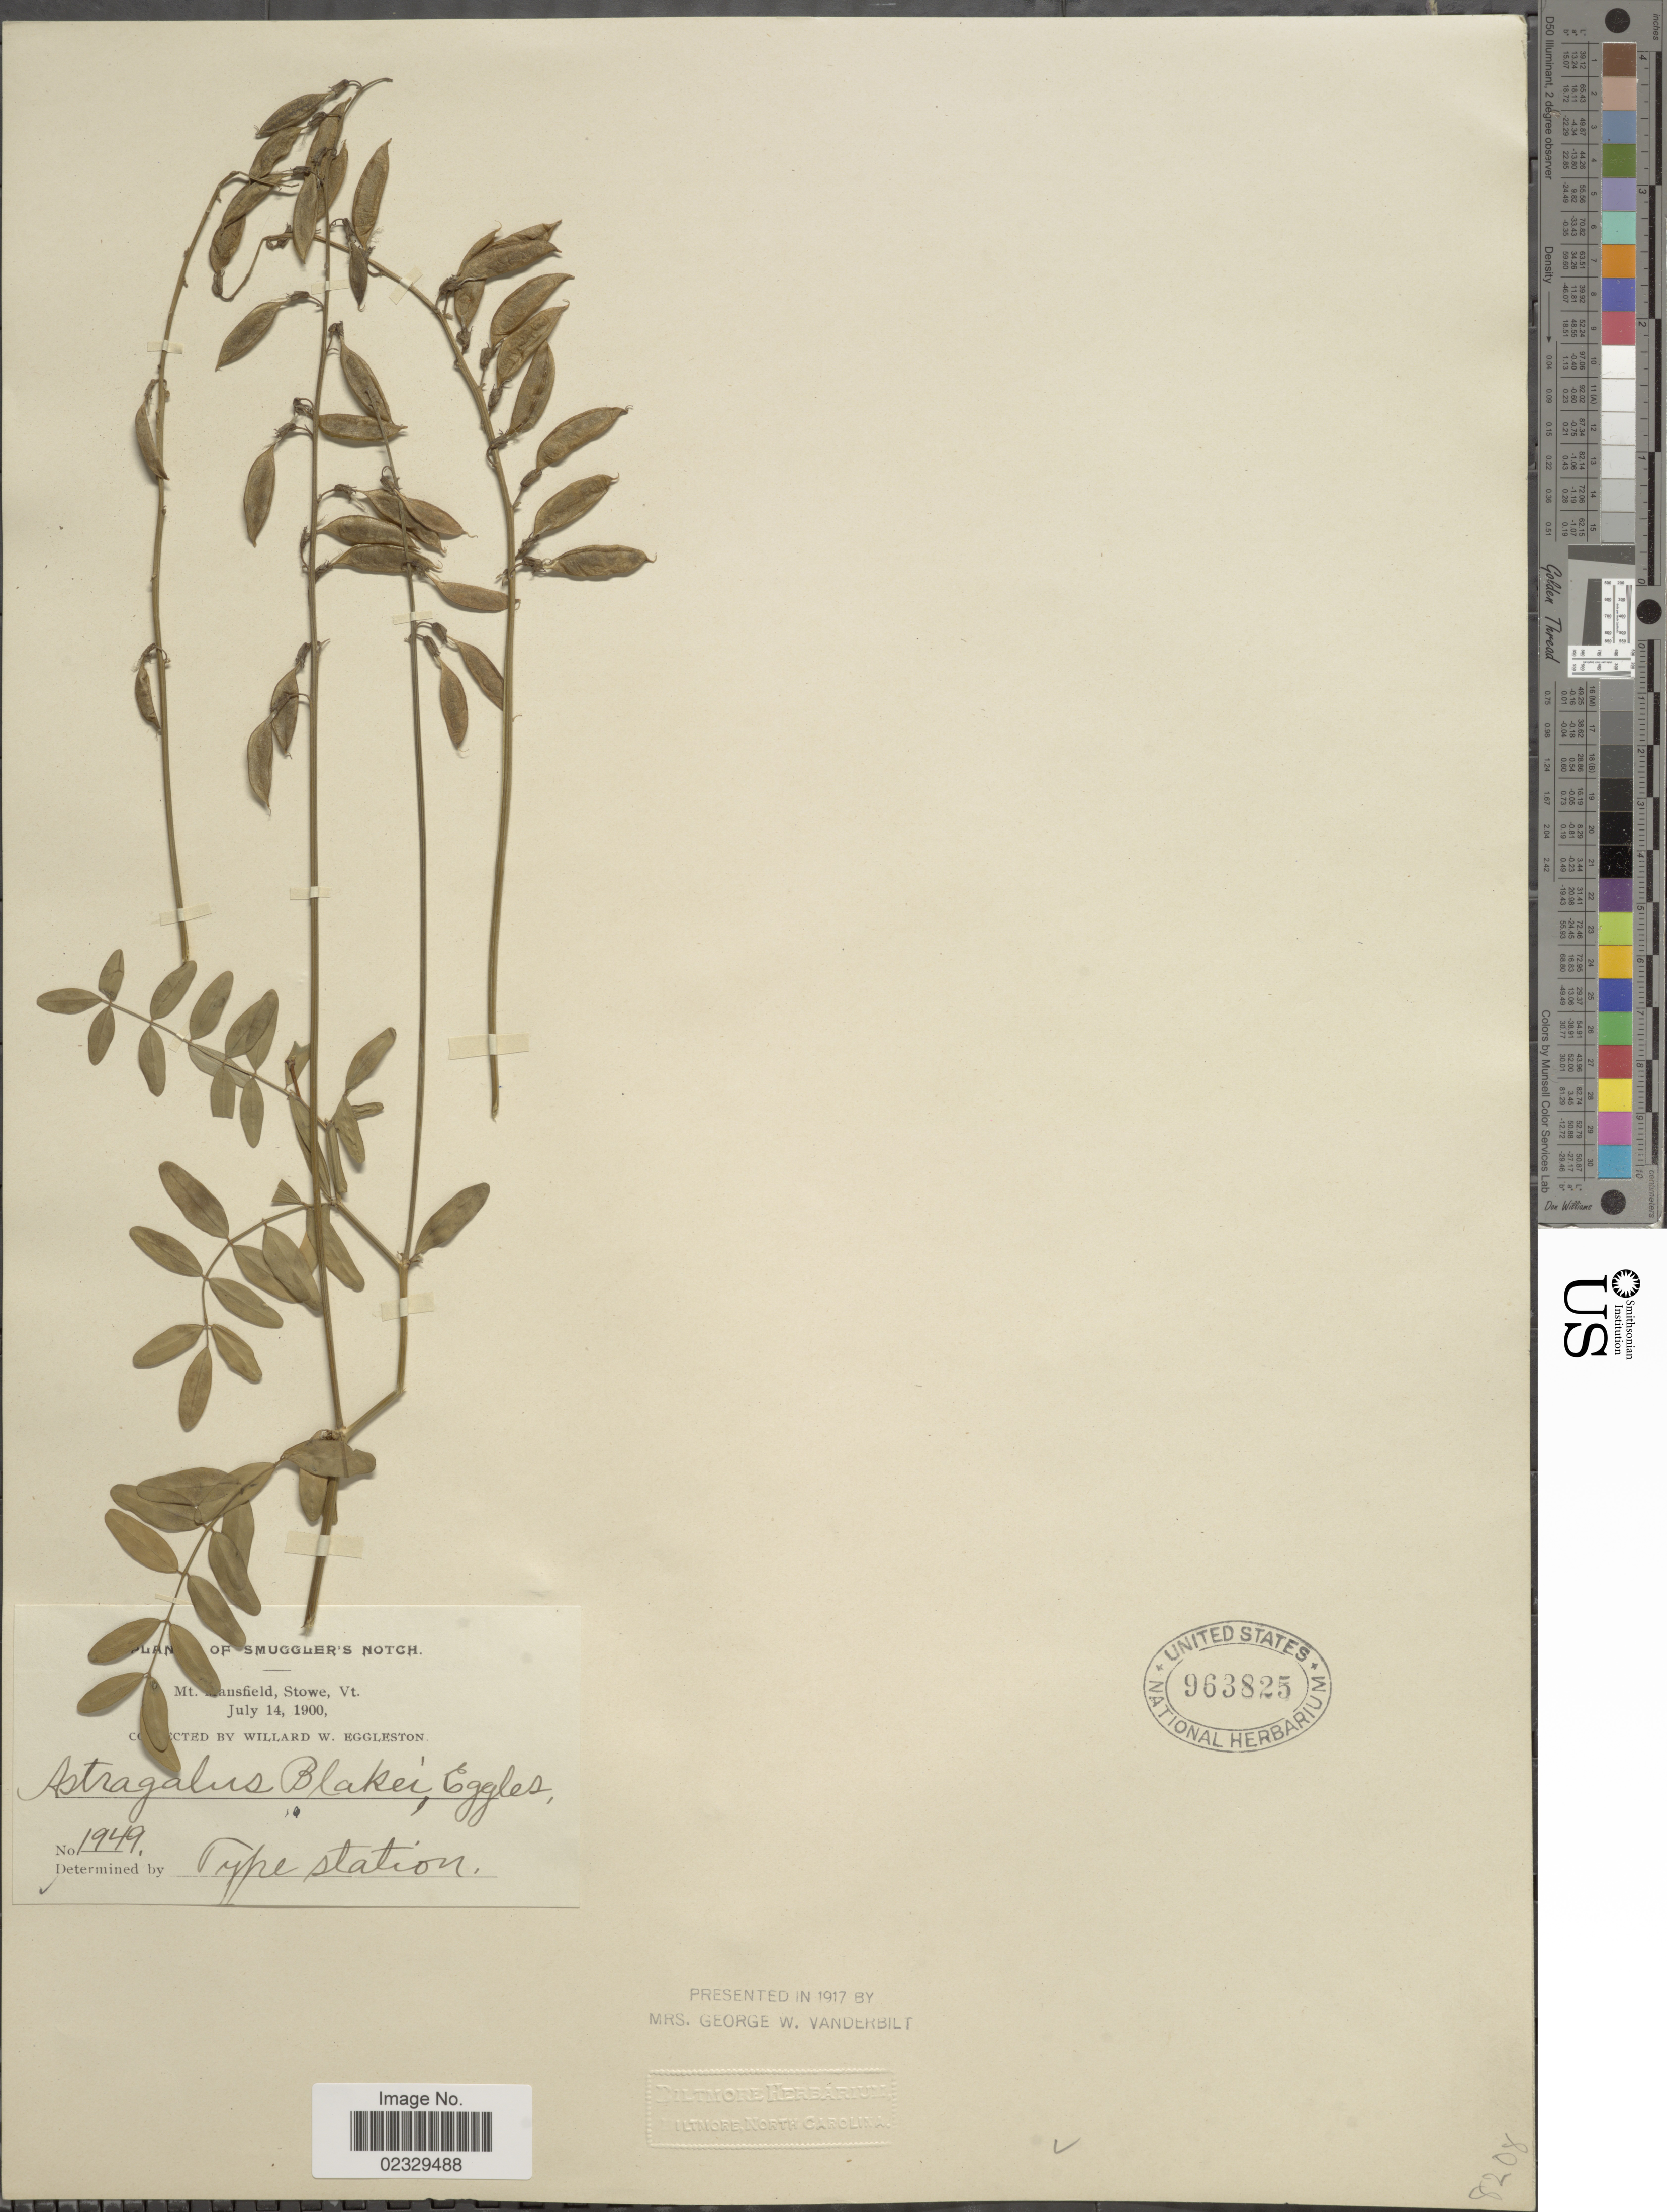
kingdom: Plantae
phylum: Tracheophyta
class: Magnoliopsida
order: Fabales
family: Fabaceae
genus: Astragalus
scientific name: Astragalus blakei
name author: Eggl.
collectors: W. W. Eggleston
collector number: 1949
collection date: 1900-07-14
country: United States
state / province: Vermont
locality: Smuggler's Notch. Mt. Mansfield, Stowe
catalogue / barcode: US 963825